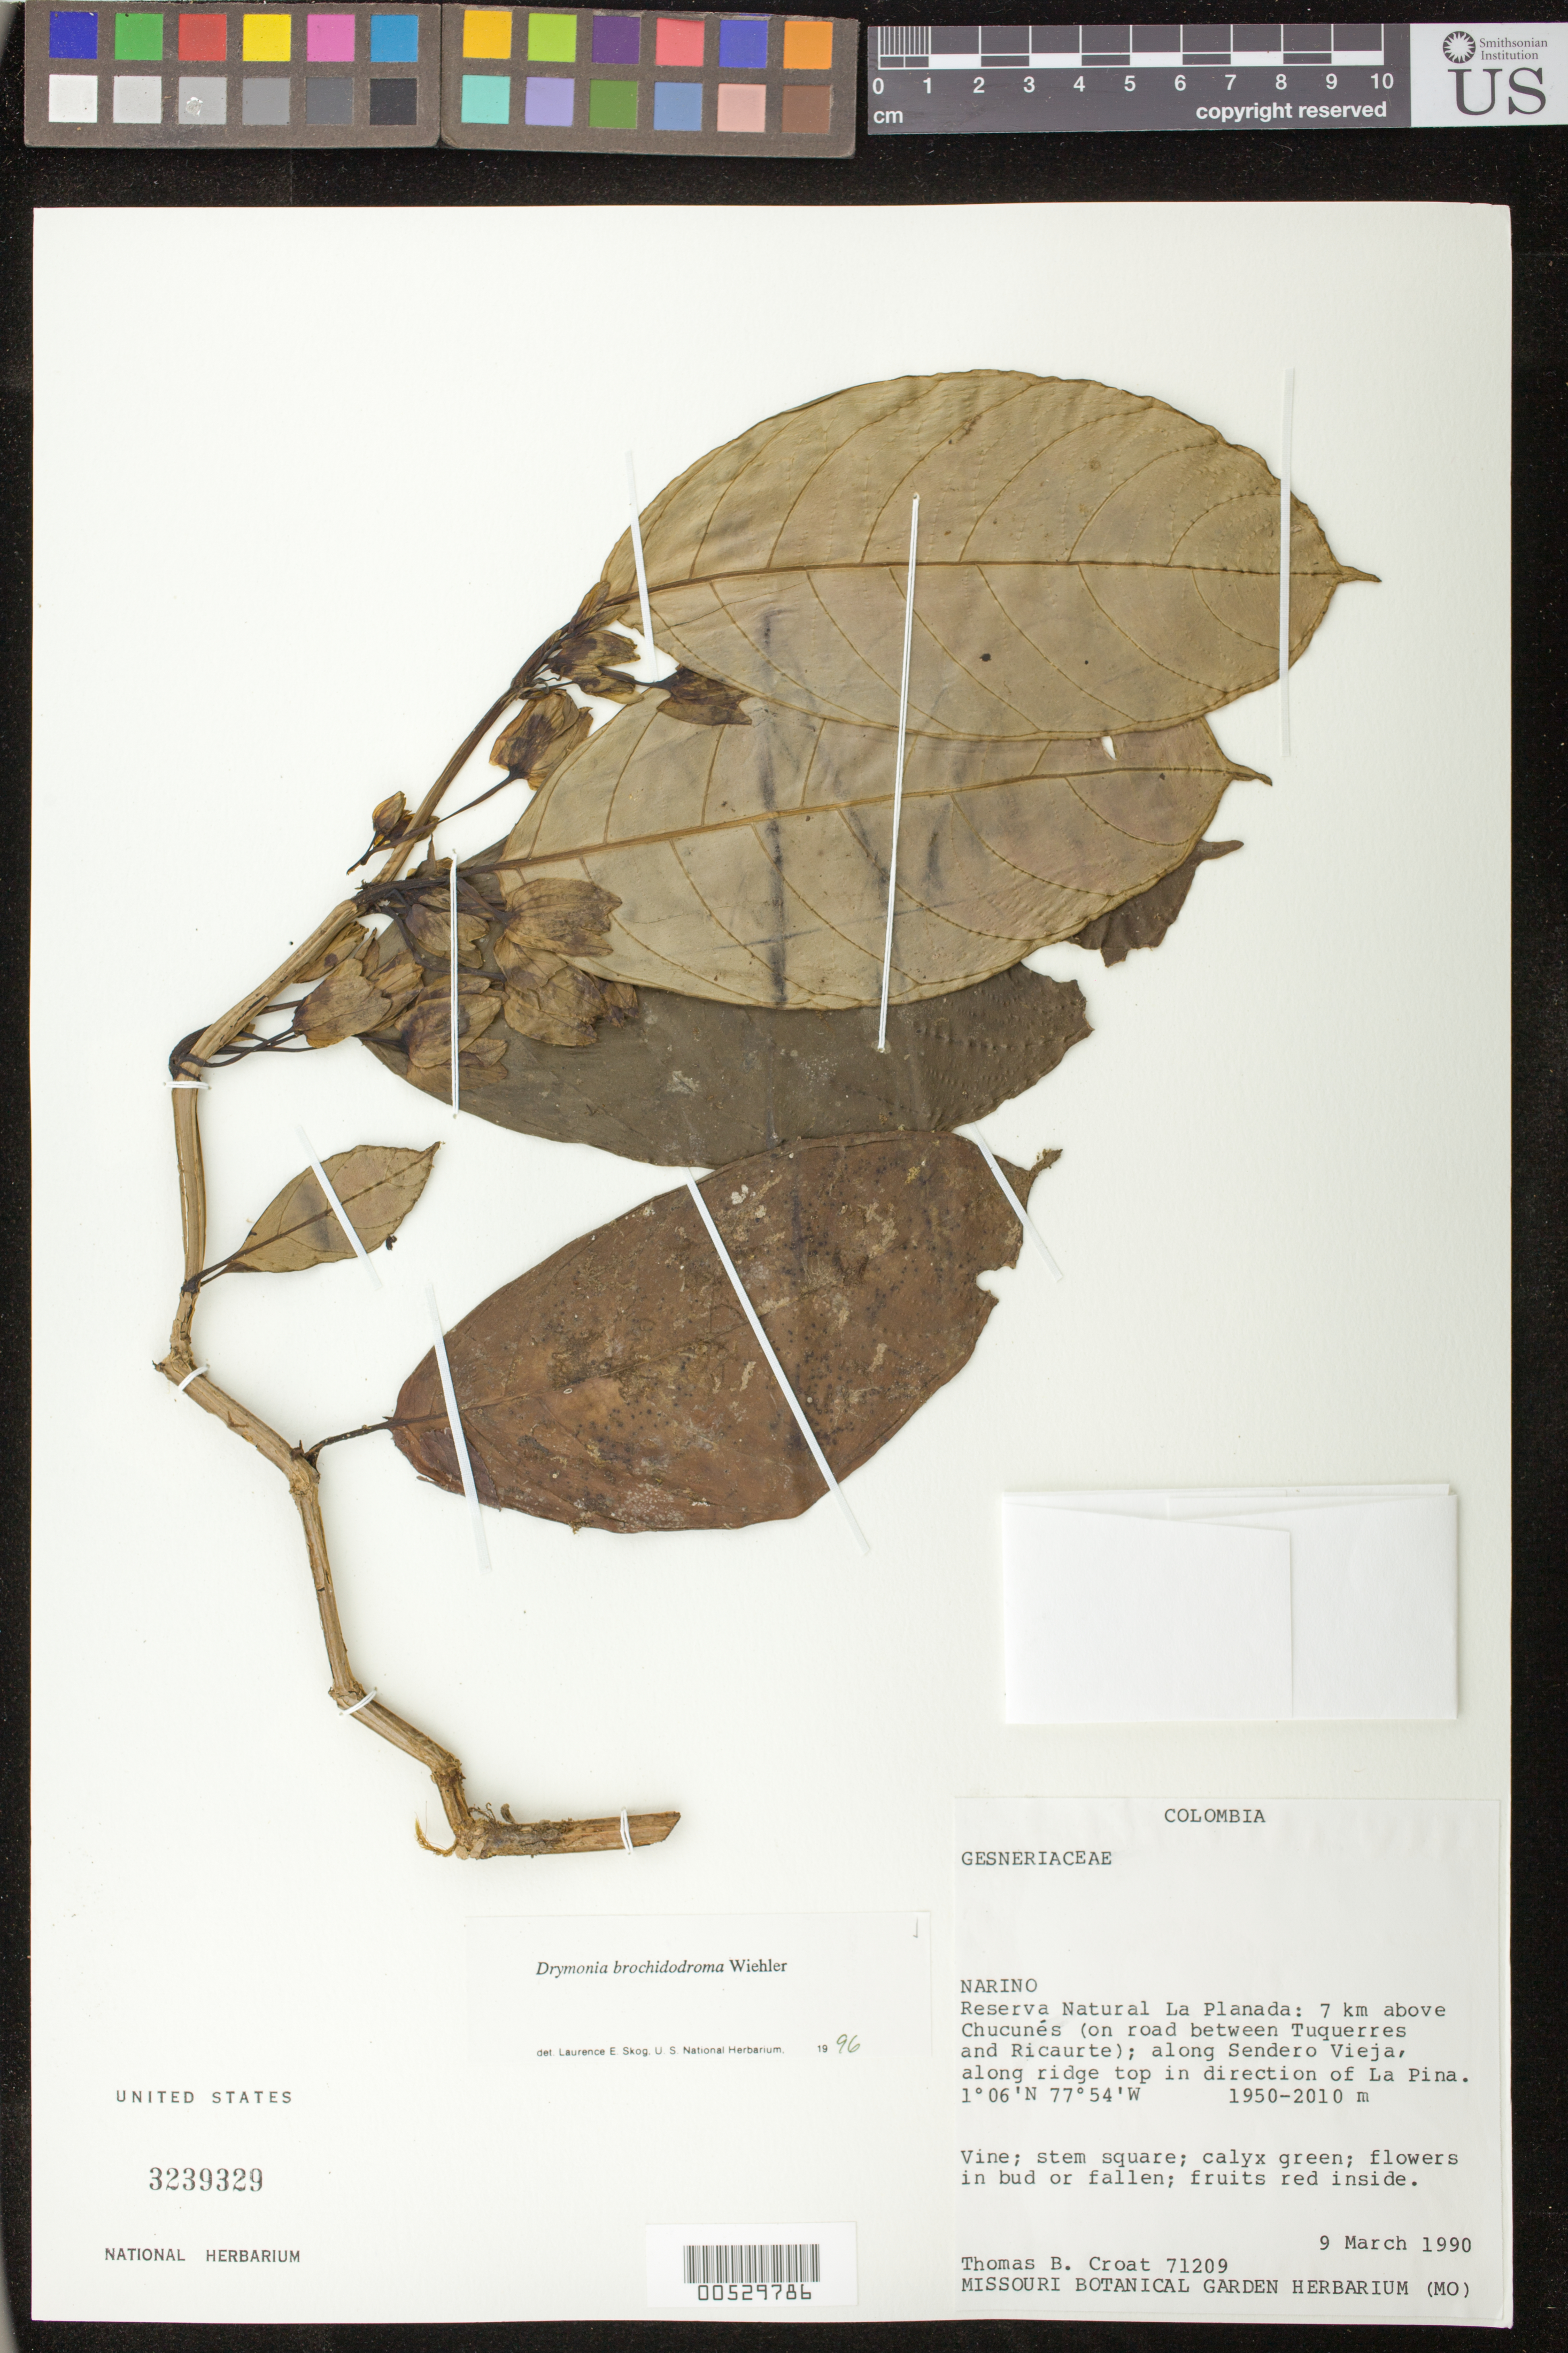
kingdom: Plantae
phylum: Tracheophyta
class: Magnoliopsida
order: Lamiales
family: Gesneriaceae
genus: Drymonia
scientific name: Drymonia brochidodroma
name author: Wiehler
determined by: Skog, Laurence E.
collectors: T. B. Croat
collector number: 71209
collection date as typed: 09 Mar 1990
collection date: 1990-03-09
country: Colombia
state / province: Nariño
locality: Nariño: Ricaurte. Reserva Natural La Planada: 7 km above Chucunés (on road between Tuquerres and Ricaurte); along Sendero Vieja, along ridge top in direction of La Pina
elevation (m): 1950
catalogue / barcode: US 3239329